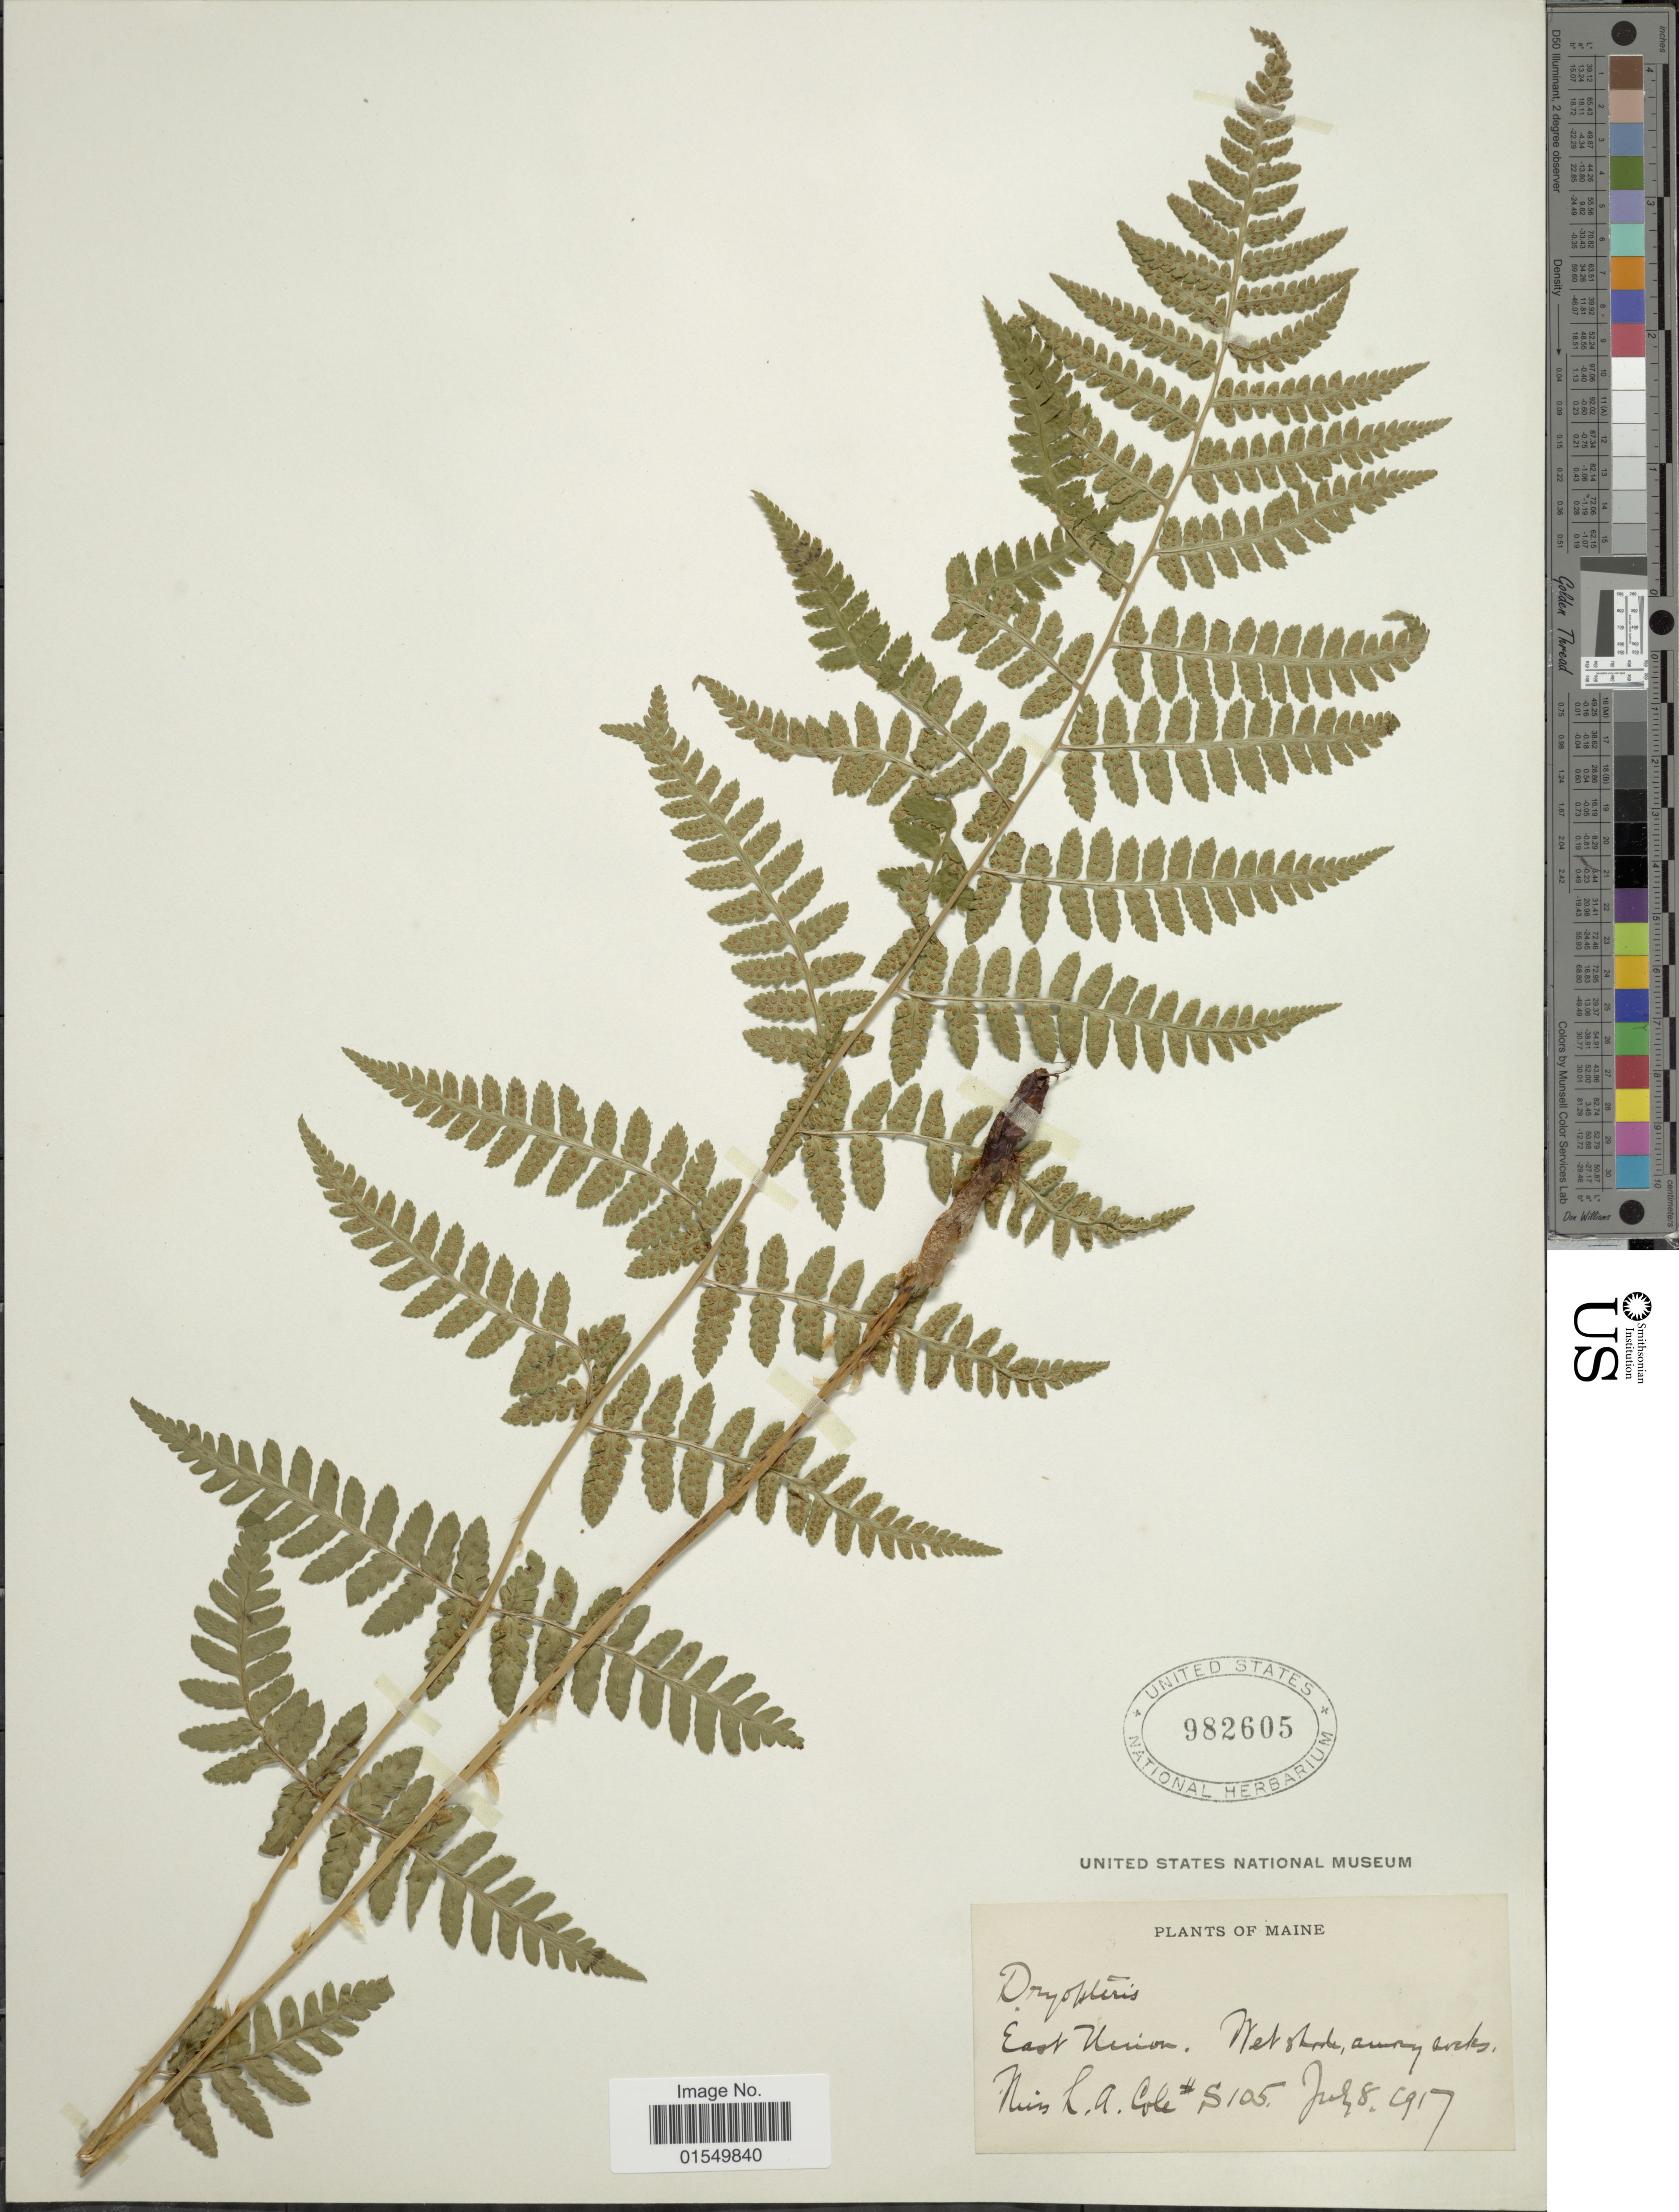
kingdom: Plantae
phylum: Tracheophyta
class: Polypodiopsida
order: Polypodiales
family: Dryopteridaceae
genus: Dryopteris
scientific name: Dryopteris x boottii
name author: Underw.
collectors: L. A. Cole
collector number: S105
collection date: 1917-07-08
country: United States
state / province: Maine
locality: East Union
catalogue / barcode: US 982605